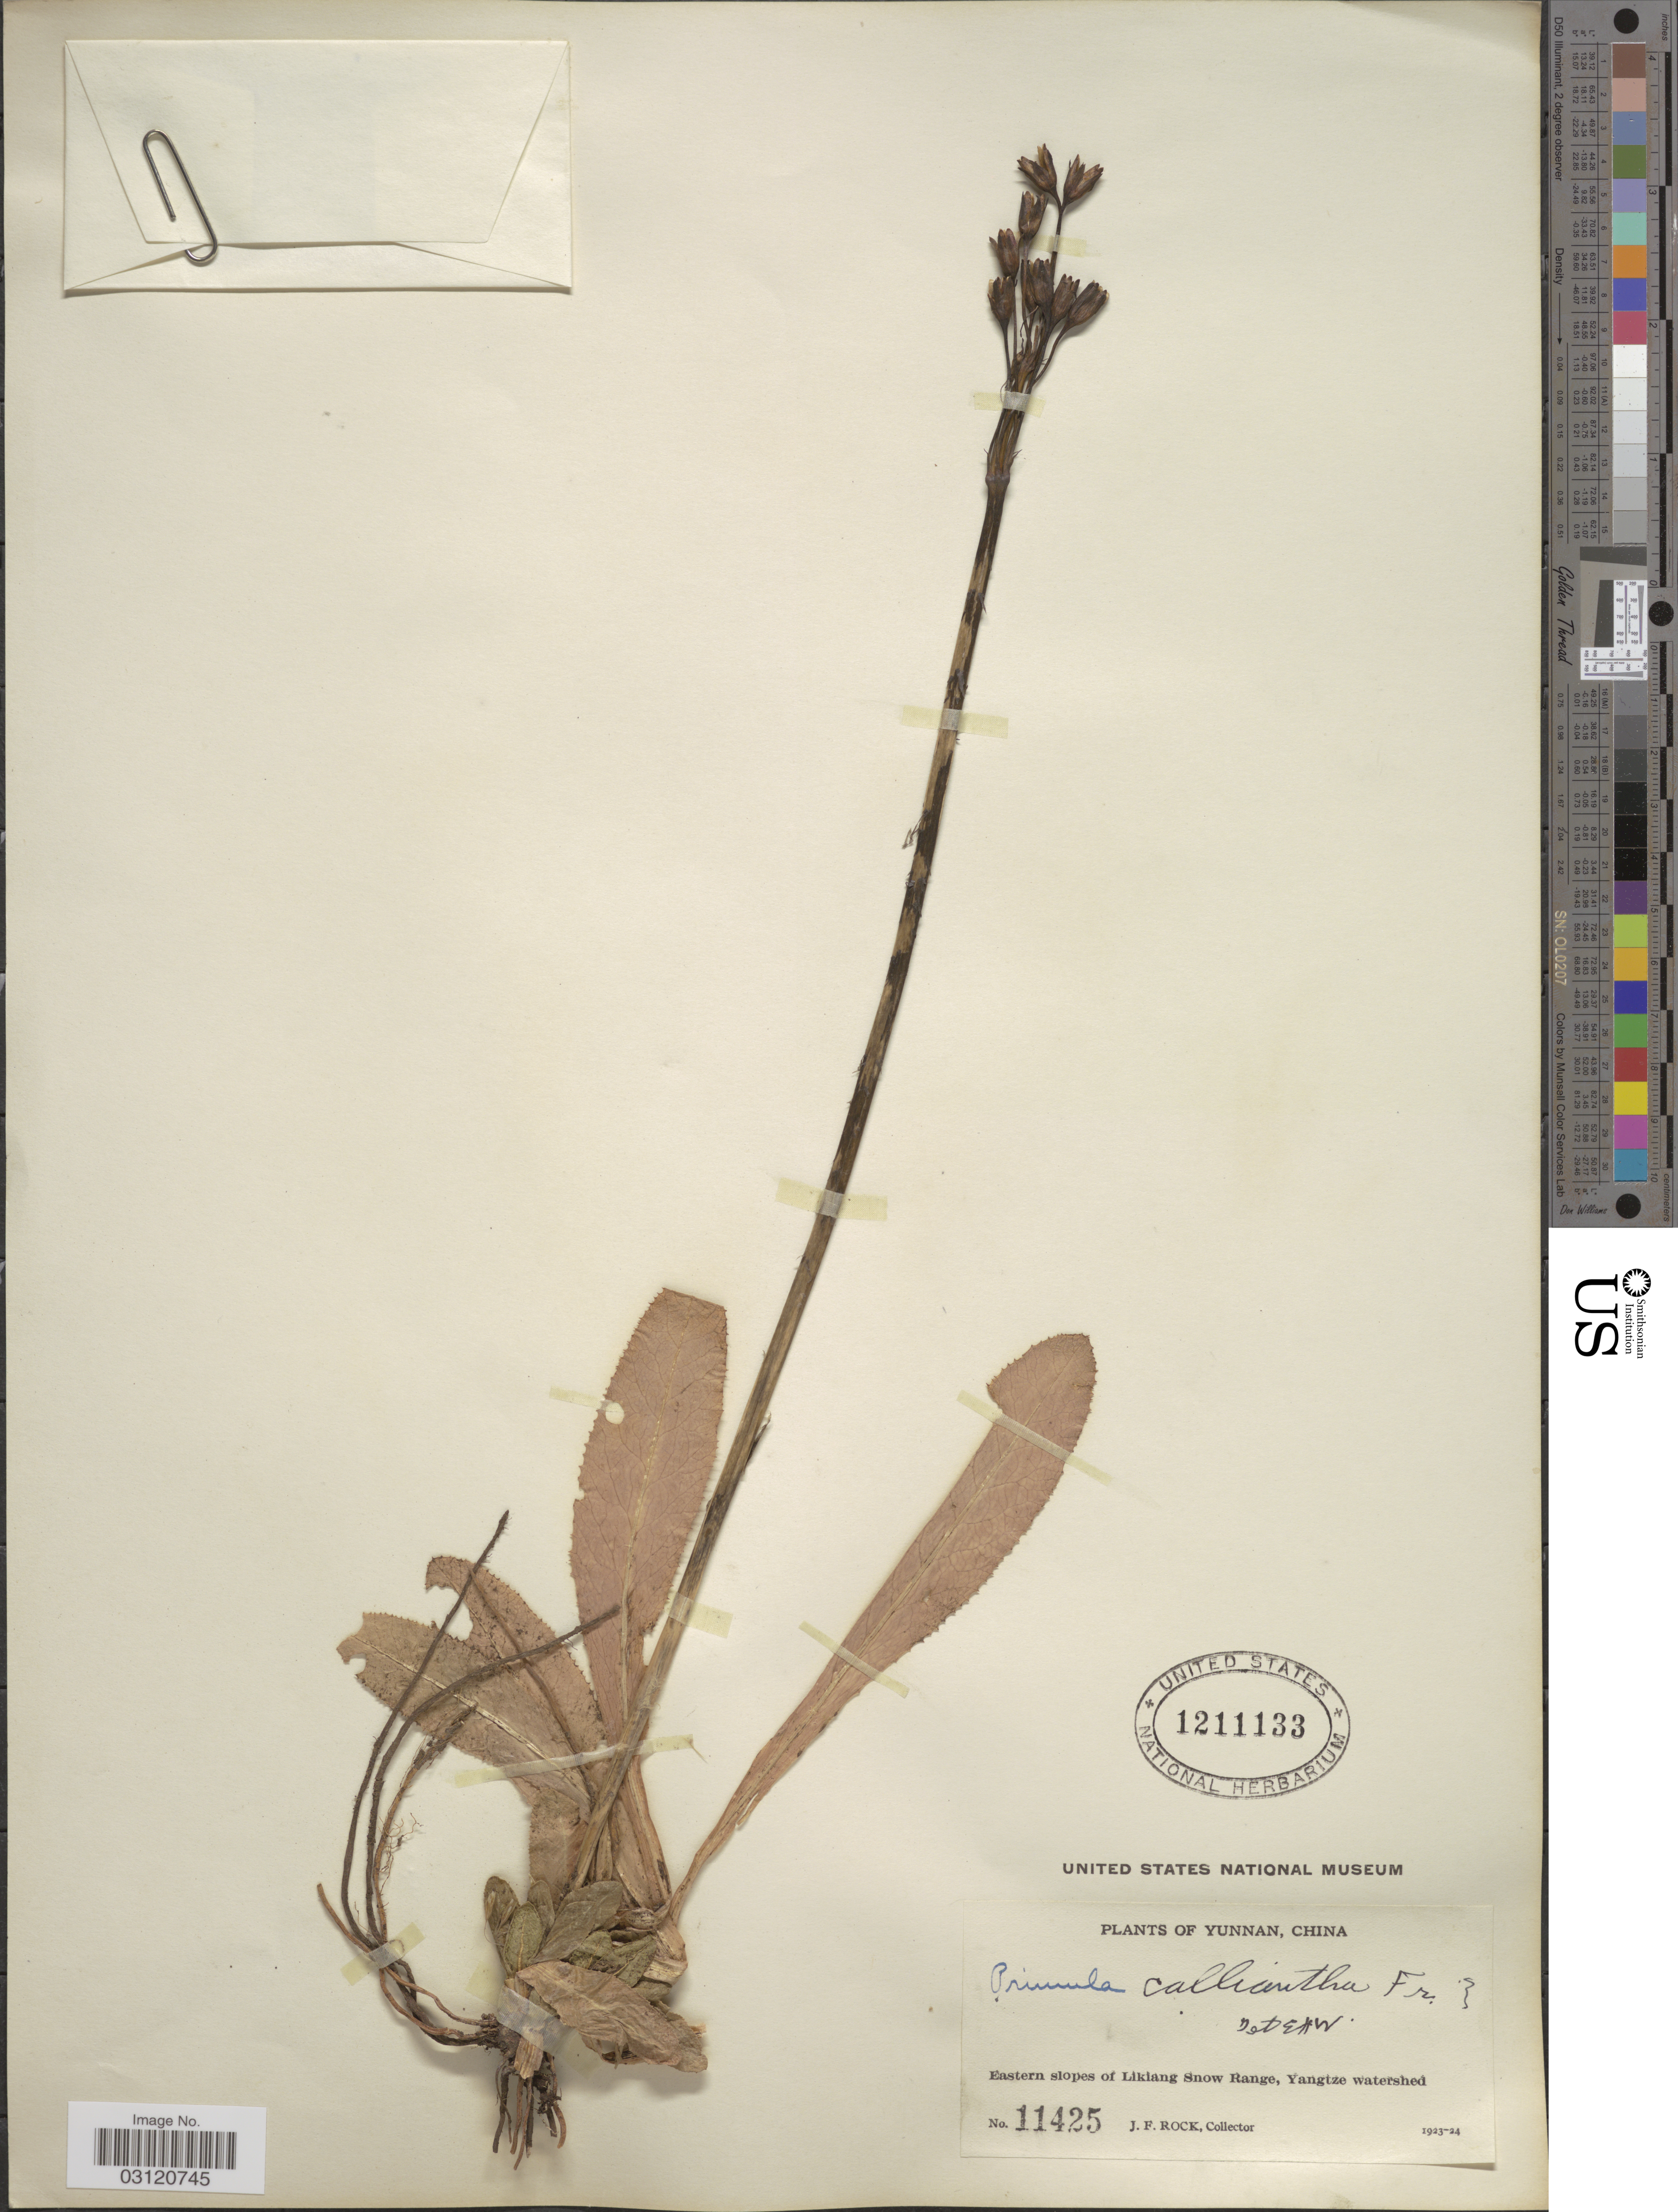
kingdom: Plantae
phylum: Tracheophyta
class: Magnoliopsida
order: Ericales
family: Primulaceae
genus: Primula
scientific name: Primula calliantha subsp. bryophila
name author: (Balf. f. & Farrer) W.W. Sm. & Forrest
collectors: J. Rock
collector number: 11425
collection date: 1923/1924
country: China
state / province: Yunnan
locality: Eastern slopes of Likiang Snow Range, Yangtze watershed.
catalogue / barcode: US 1211133